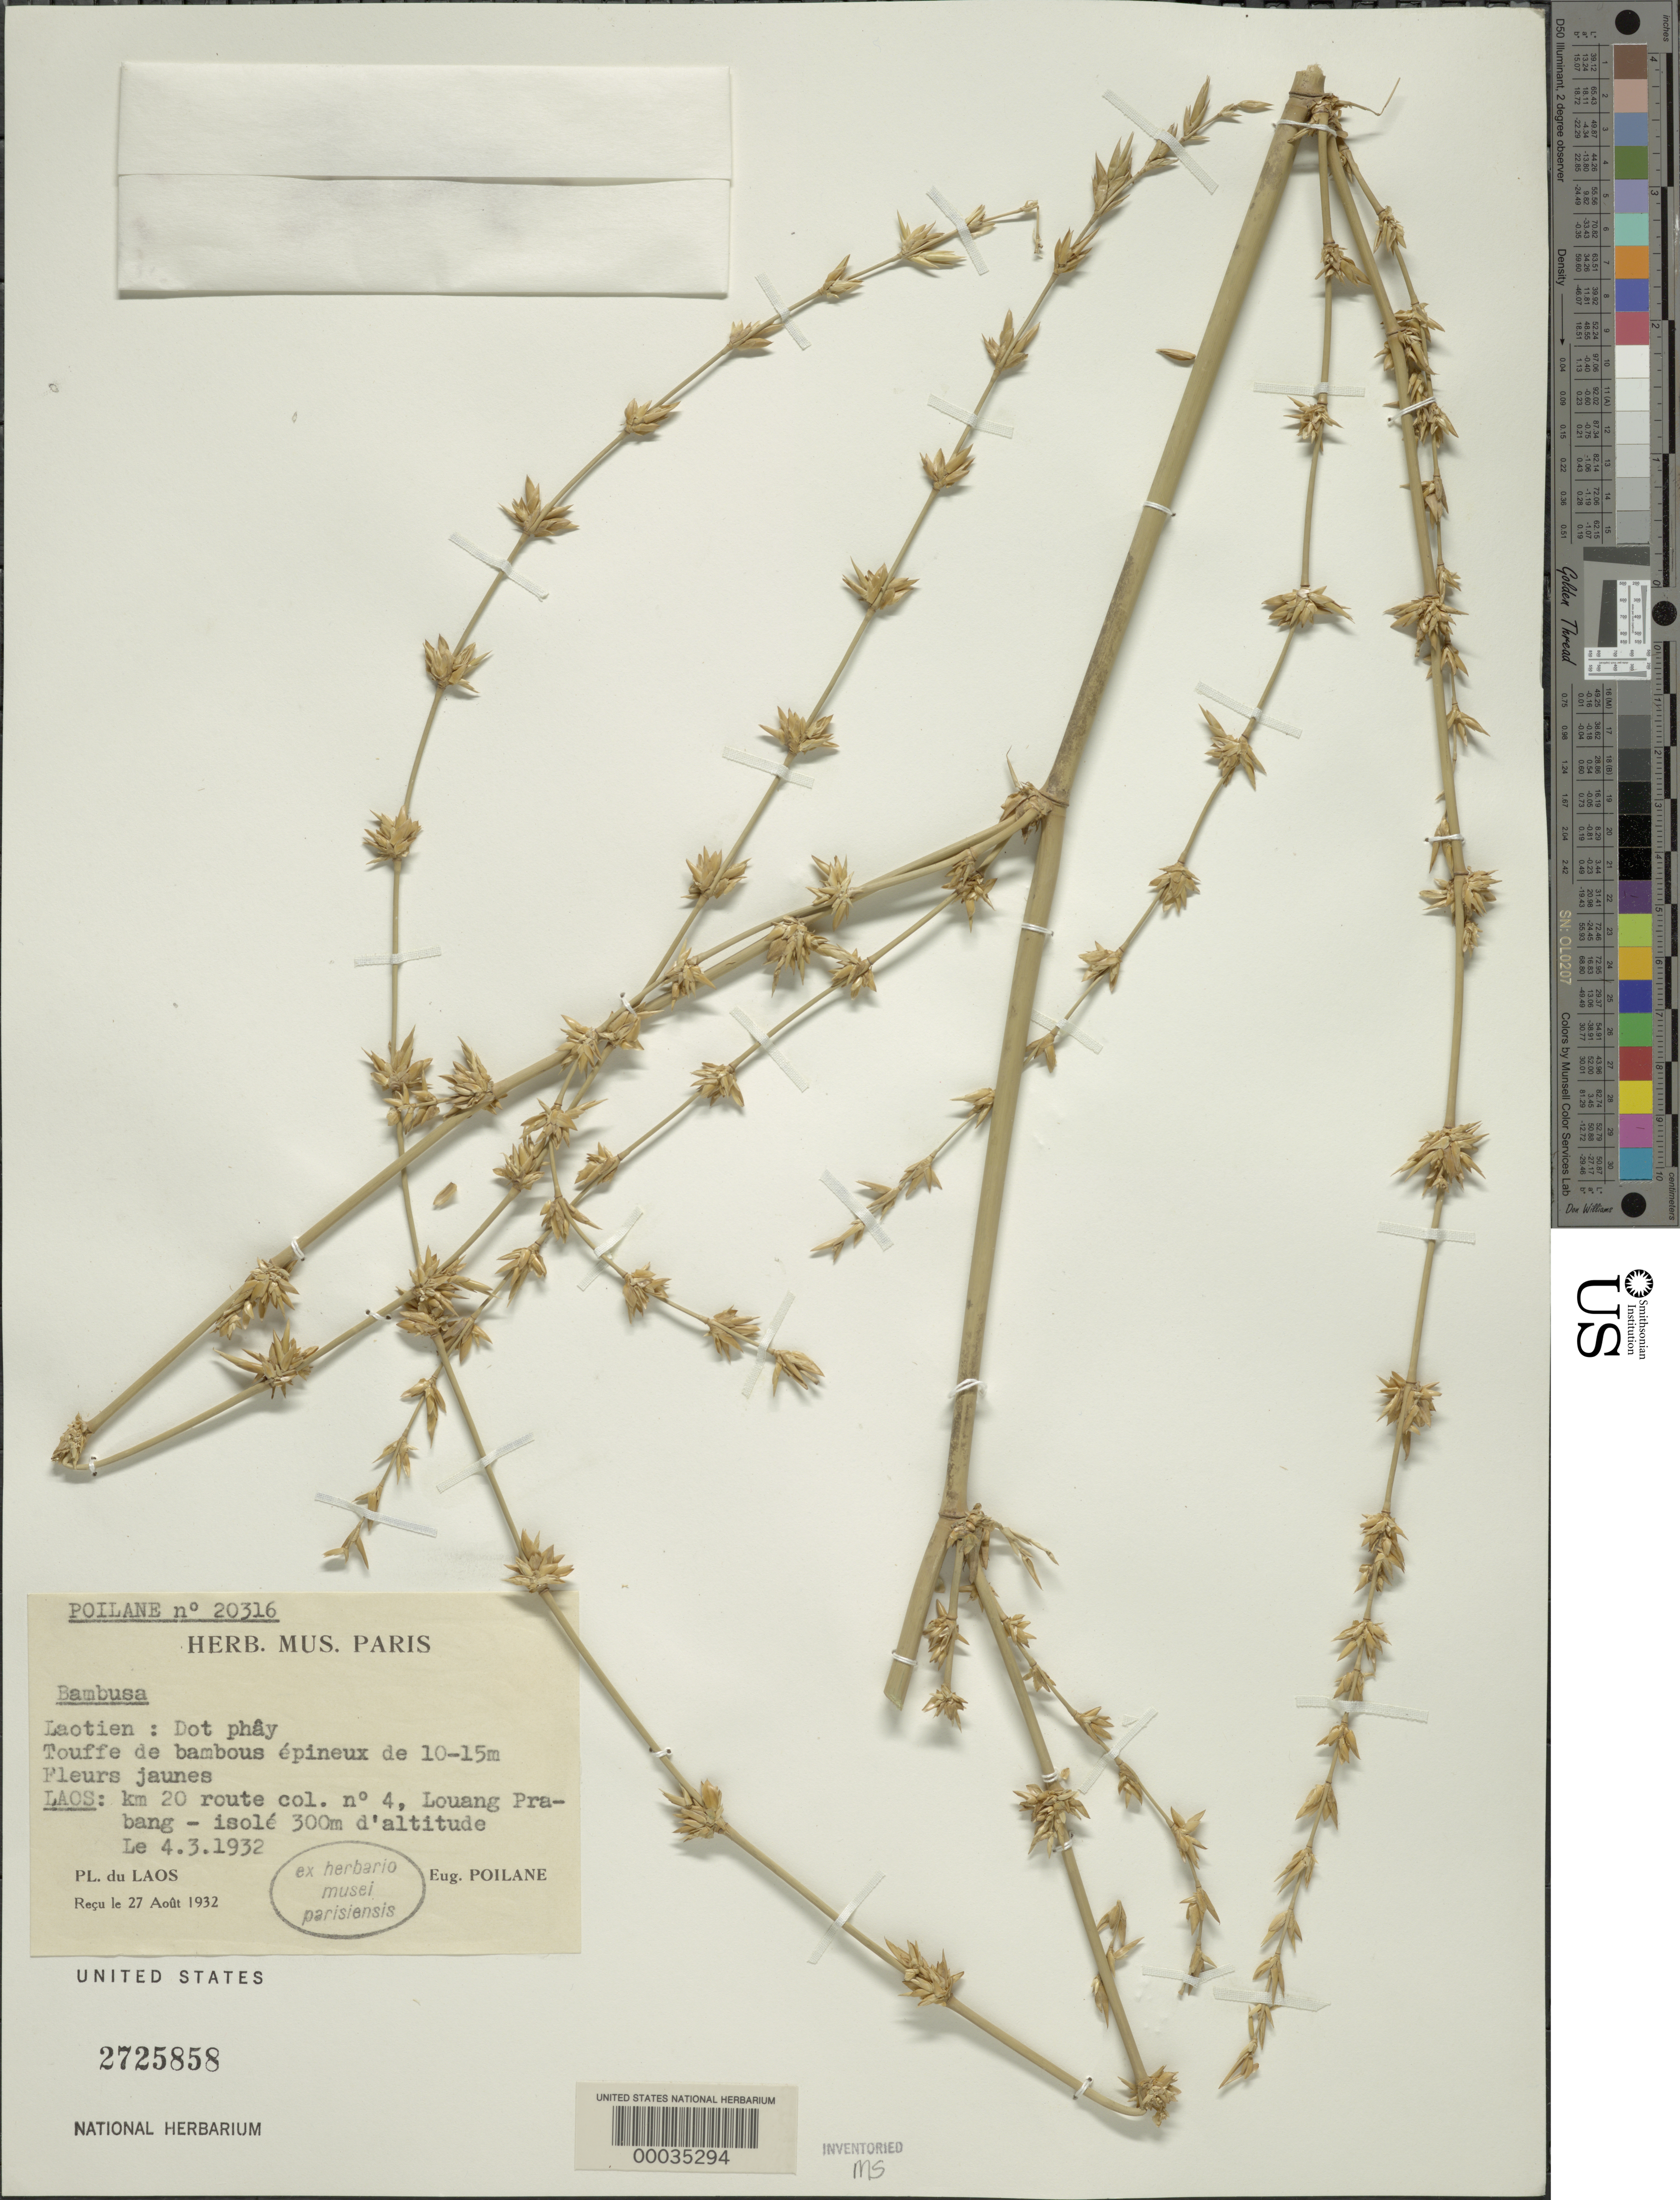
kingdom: Plantae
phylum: Tracheophyta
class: Liliopsida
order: Poales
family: Poaceae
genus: Bambusa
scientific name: Bambusa sp.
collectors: E. Poilane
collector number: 20316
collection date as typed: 04 Mar 1932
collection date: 1932-03-04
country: Laos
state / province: Louangphabang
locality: Louang Prabang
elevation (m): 300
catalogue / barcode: US 2725858